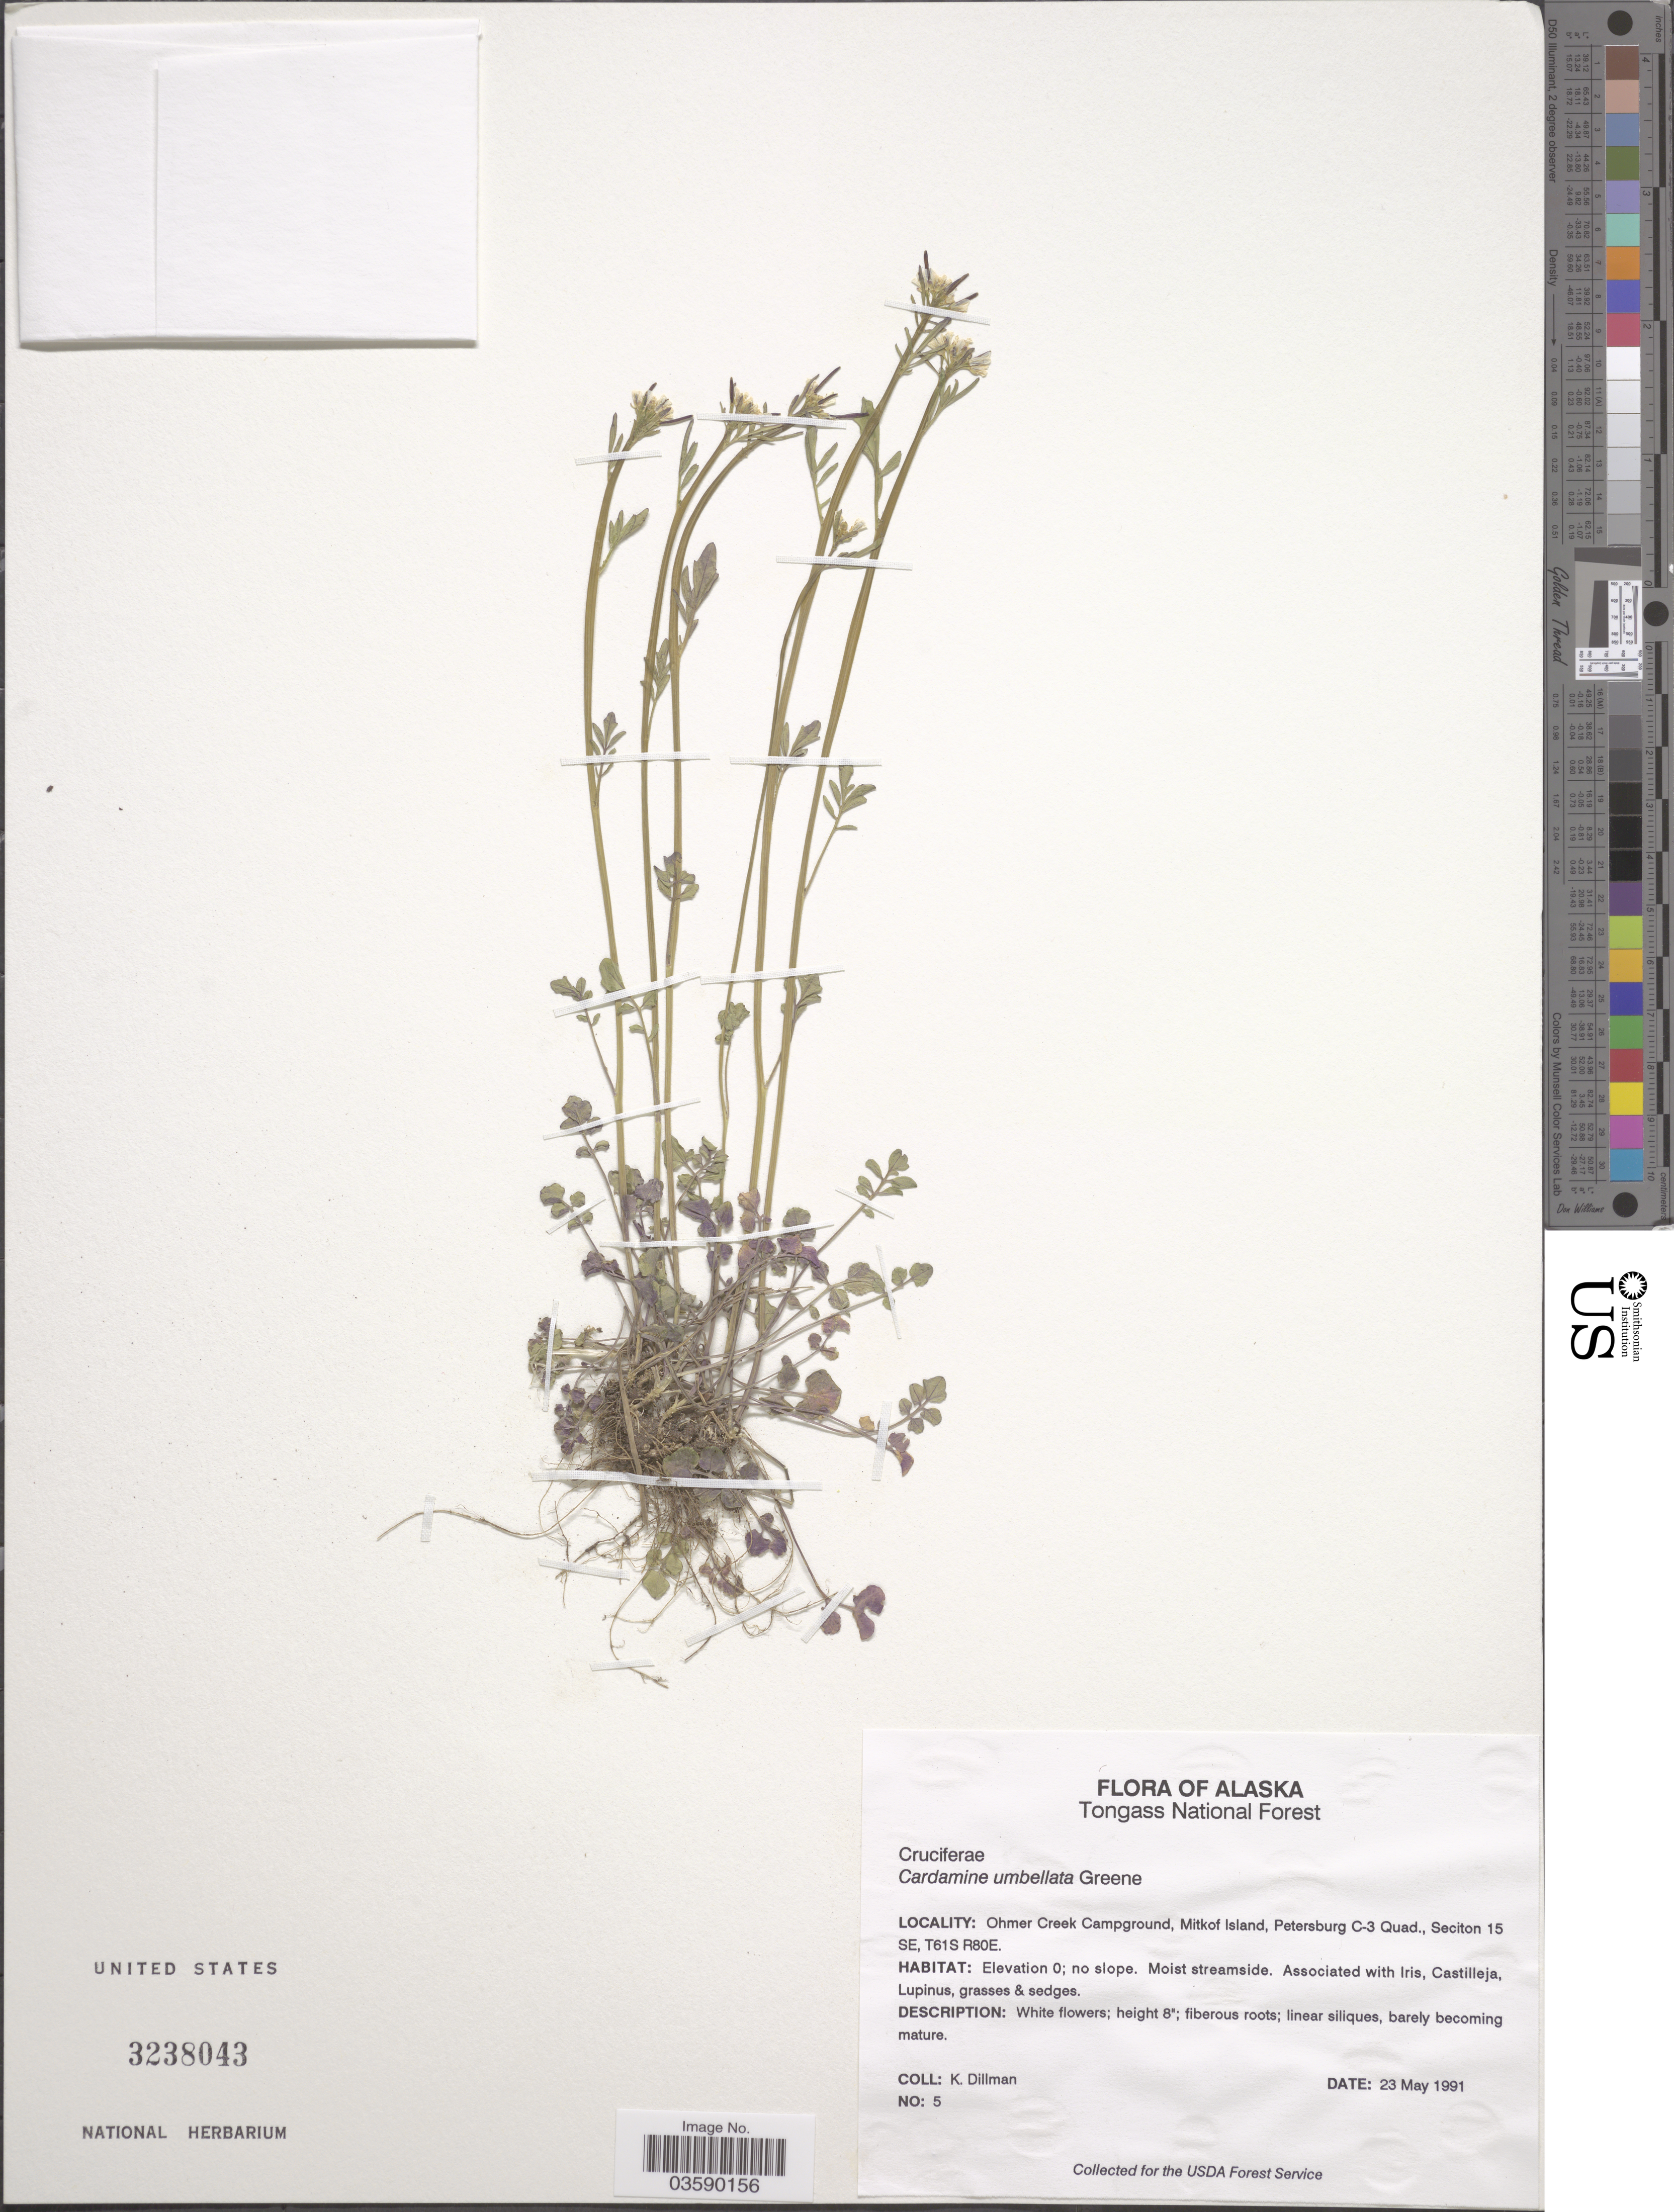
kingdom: Plantae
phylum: Tracheophyta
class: Magnoliopsida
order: Brassicales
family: Brassicaceae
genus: Cardamine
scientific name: Cardamine umbellata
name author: Greene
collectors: K. Dillman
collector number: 5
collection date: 1991-05-23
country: United States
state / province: Alaska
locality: Tongass National Forest. Ohmer Creek Campground, Mitkof Island, Petersburg C-3 Quad., Seciton 15 SE, T61S R80E.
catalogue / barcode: US 3238043